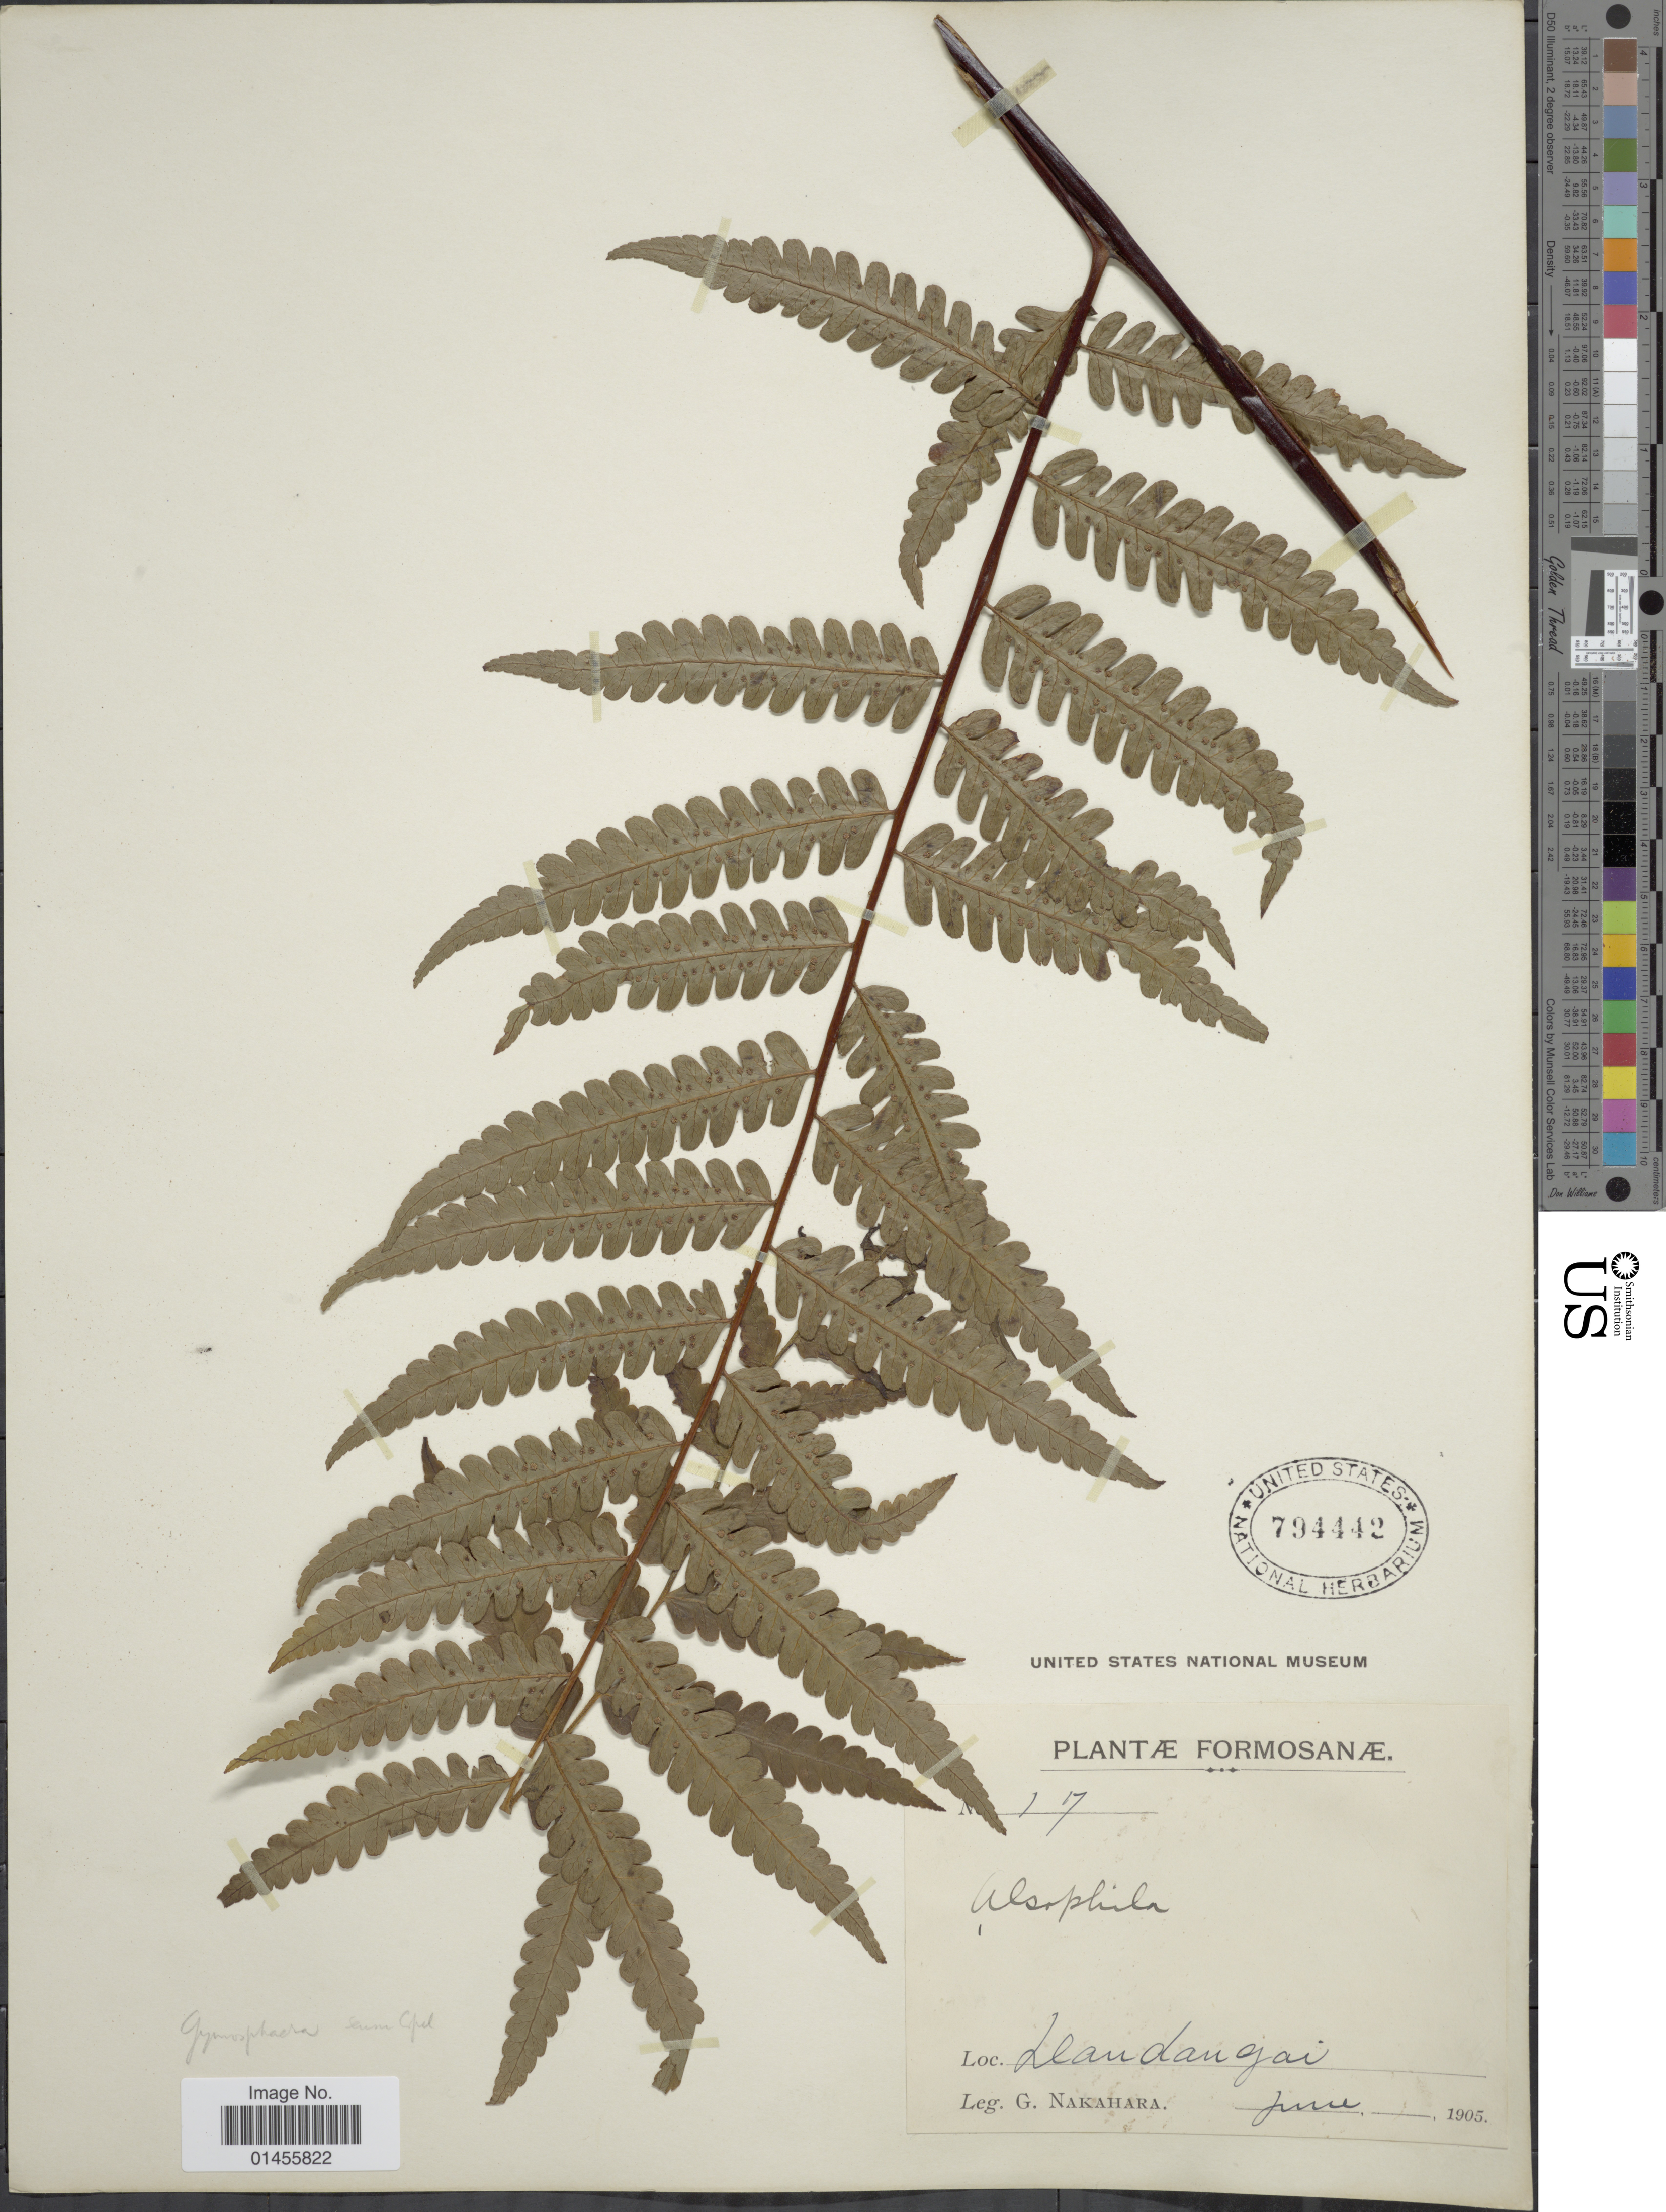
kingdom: Plantae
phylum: Tracheophyta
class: Polypodiopsida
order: Cyatheales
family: Cyatheaceae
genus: Alsophila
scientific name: Alsophila sp.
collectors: G. Nakahara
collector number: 17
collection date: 1905-06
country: Taiwan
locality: Leandangai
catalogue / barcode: US 794442